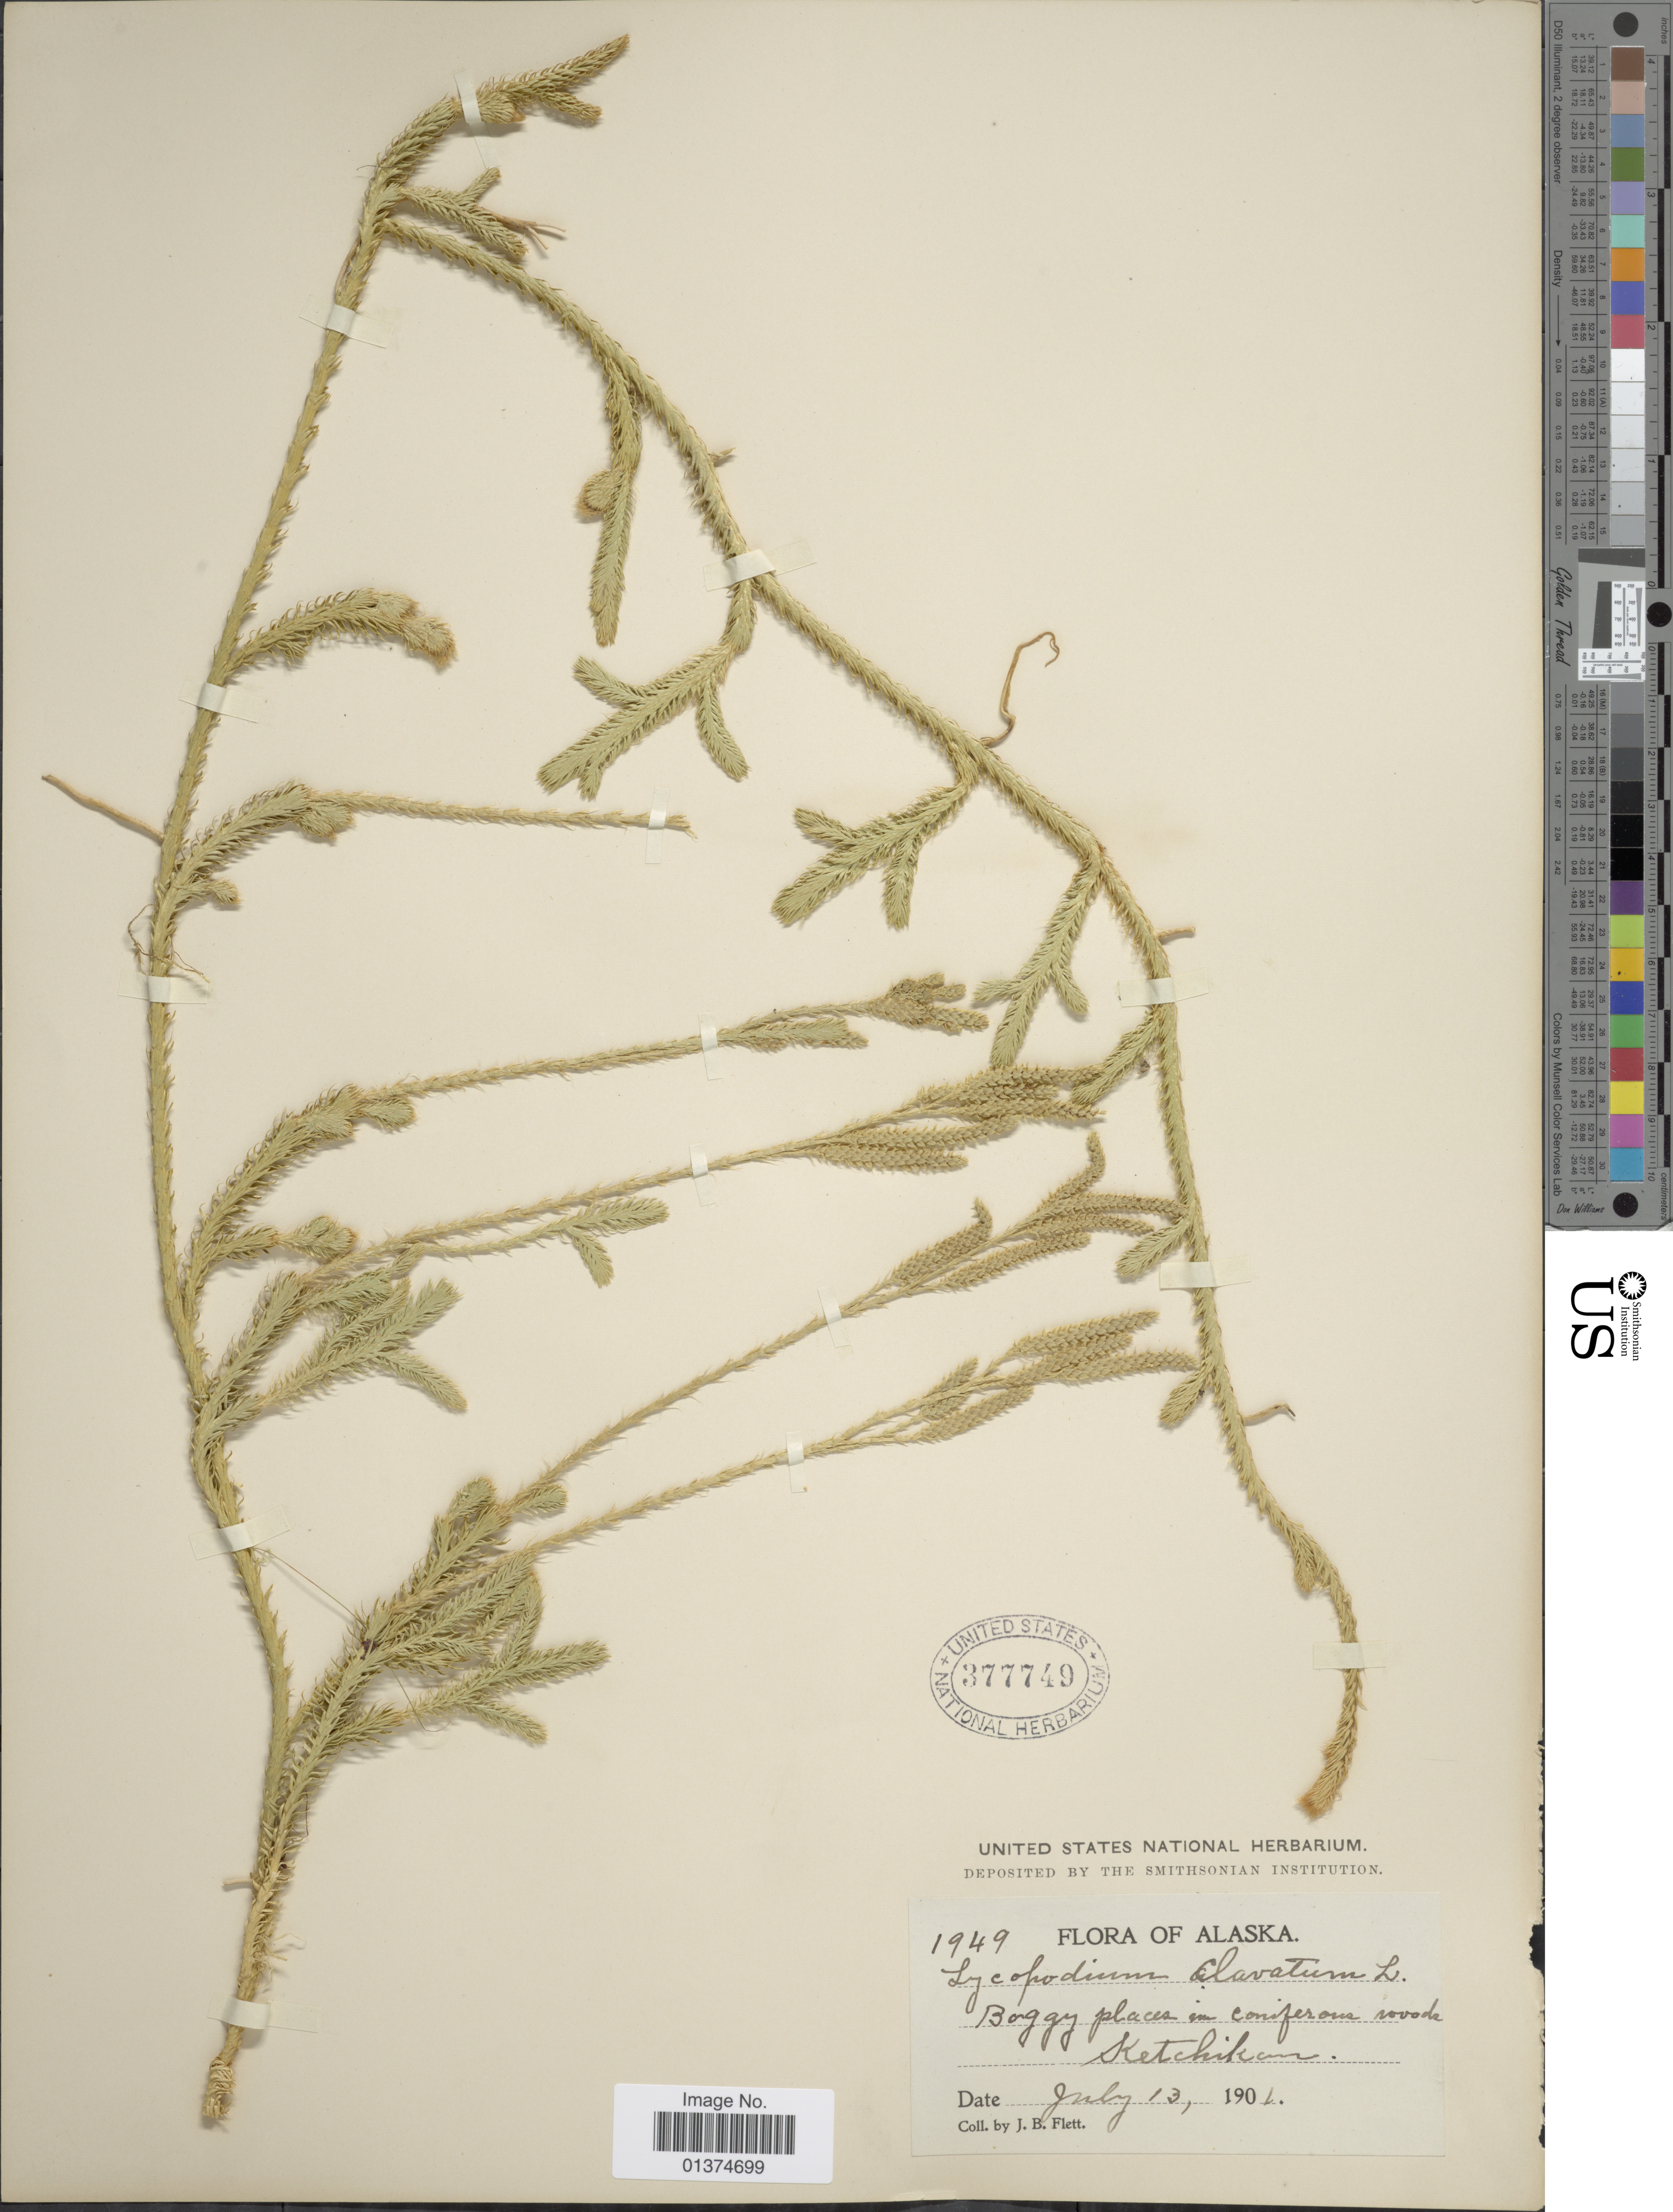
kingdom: Plantae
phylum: Tracheophyta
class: Lycopodiopsida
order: Lycopodiales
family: Lycopodiaceae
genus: Lycopodium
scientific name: Lycopodium clavatum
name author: L.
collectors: J. Flett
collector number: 1949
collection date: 1901-07-13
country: United States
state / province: Alaska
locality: Boggy places in coniferous woods Ketchikan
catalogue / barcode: US 377749